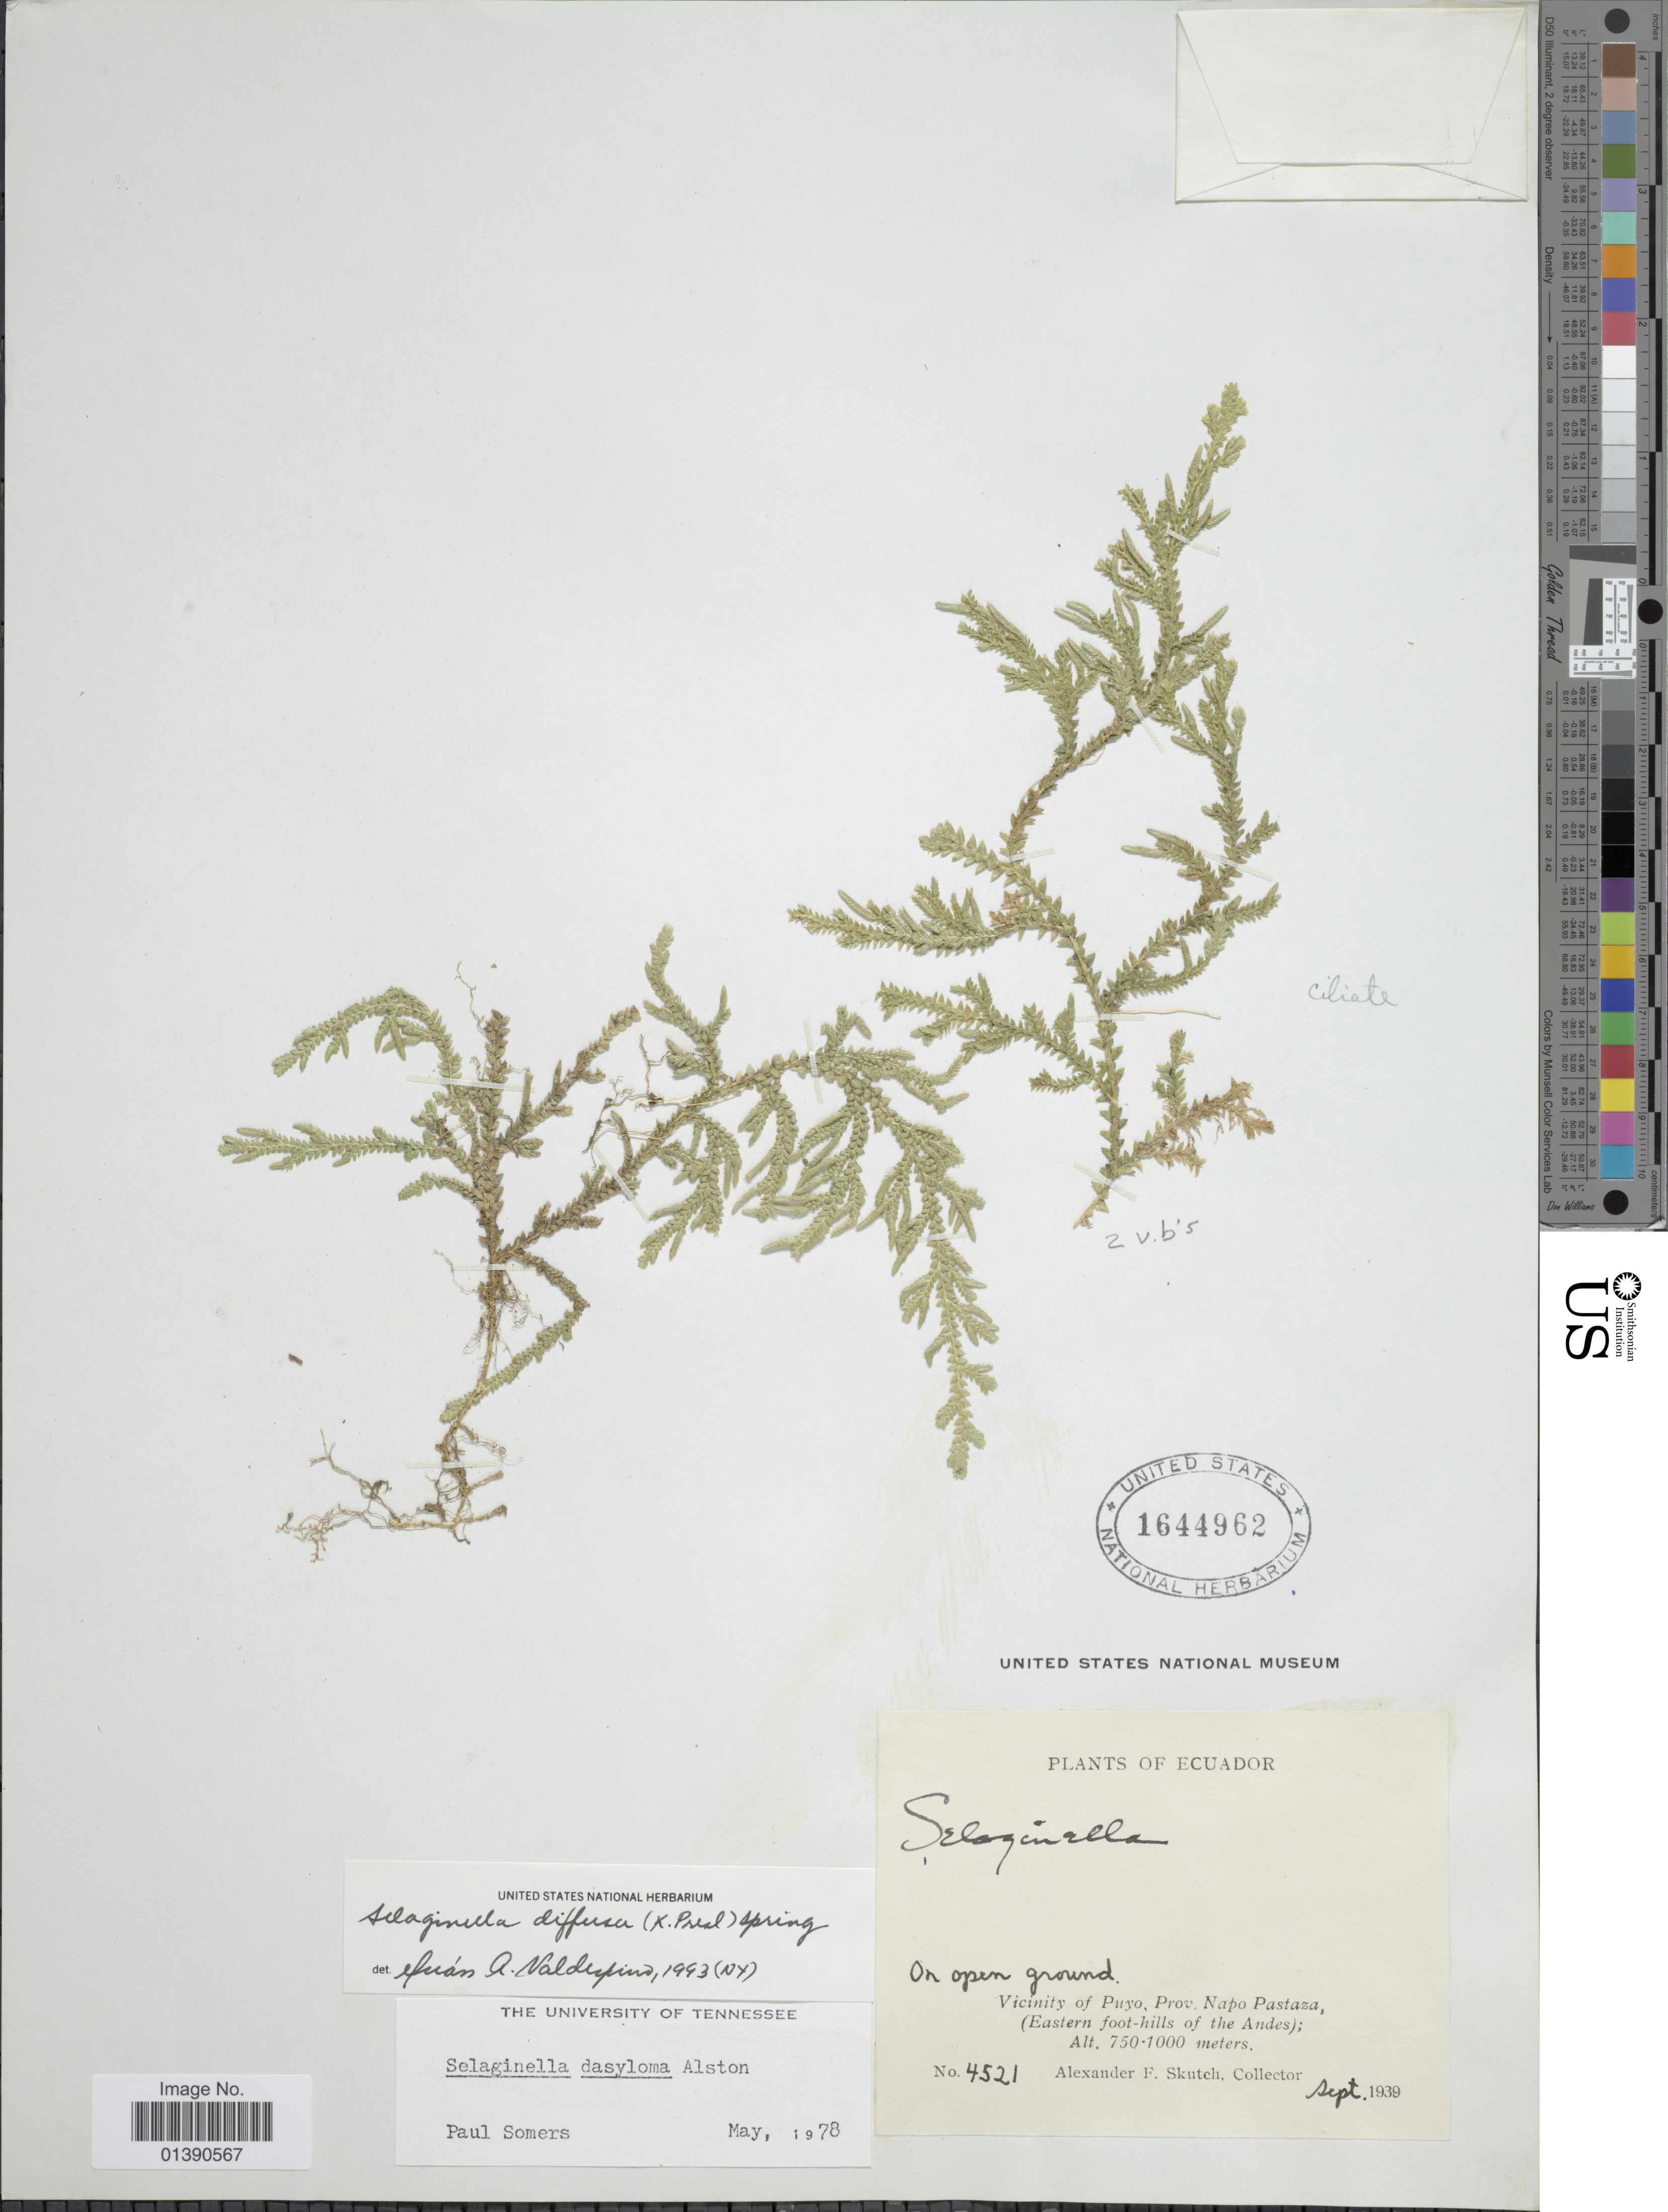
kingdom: Plantae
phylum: Tracheophyta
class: Lycopodiopsida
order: Selaginellales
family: Selaginellaceae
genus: Selaginella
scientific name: Selaginella diffusa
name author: (C. Presl) Spring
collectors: A. F. Skutch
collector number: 4521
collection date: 1939-09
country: Ecuador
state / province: Napo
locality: Vicinity of Puyi, prov. Napo Pastaza, (eastern foot-hills of the Andes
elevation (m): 750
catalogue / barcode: US 1644962